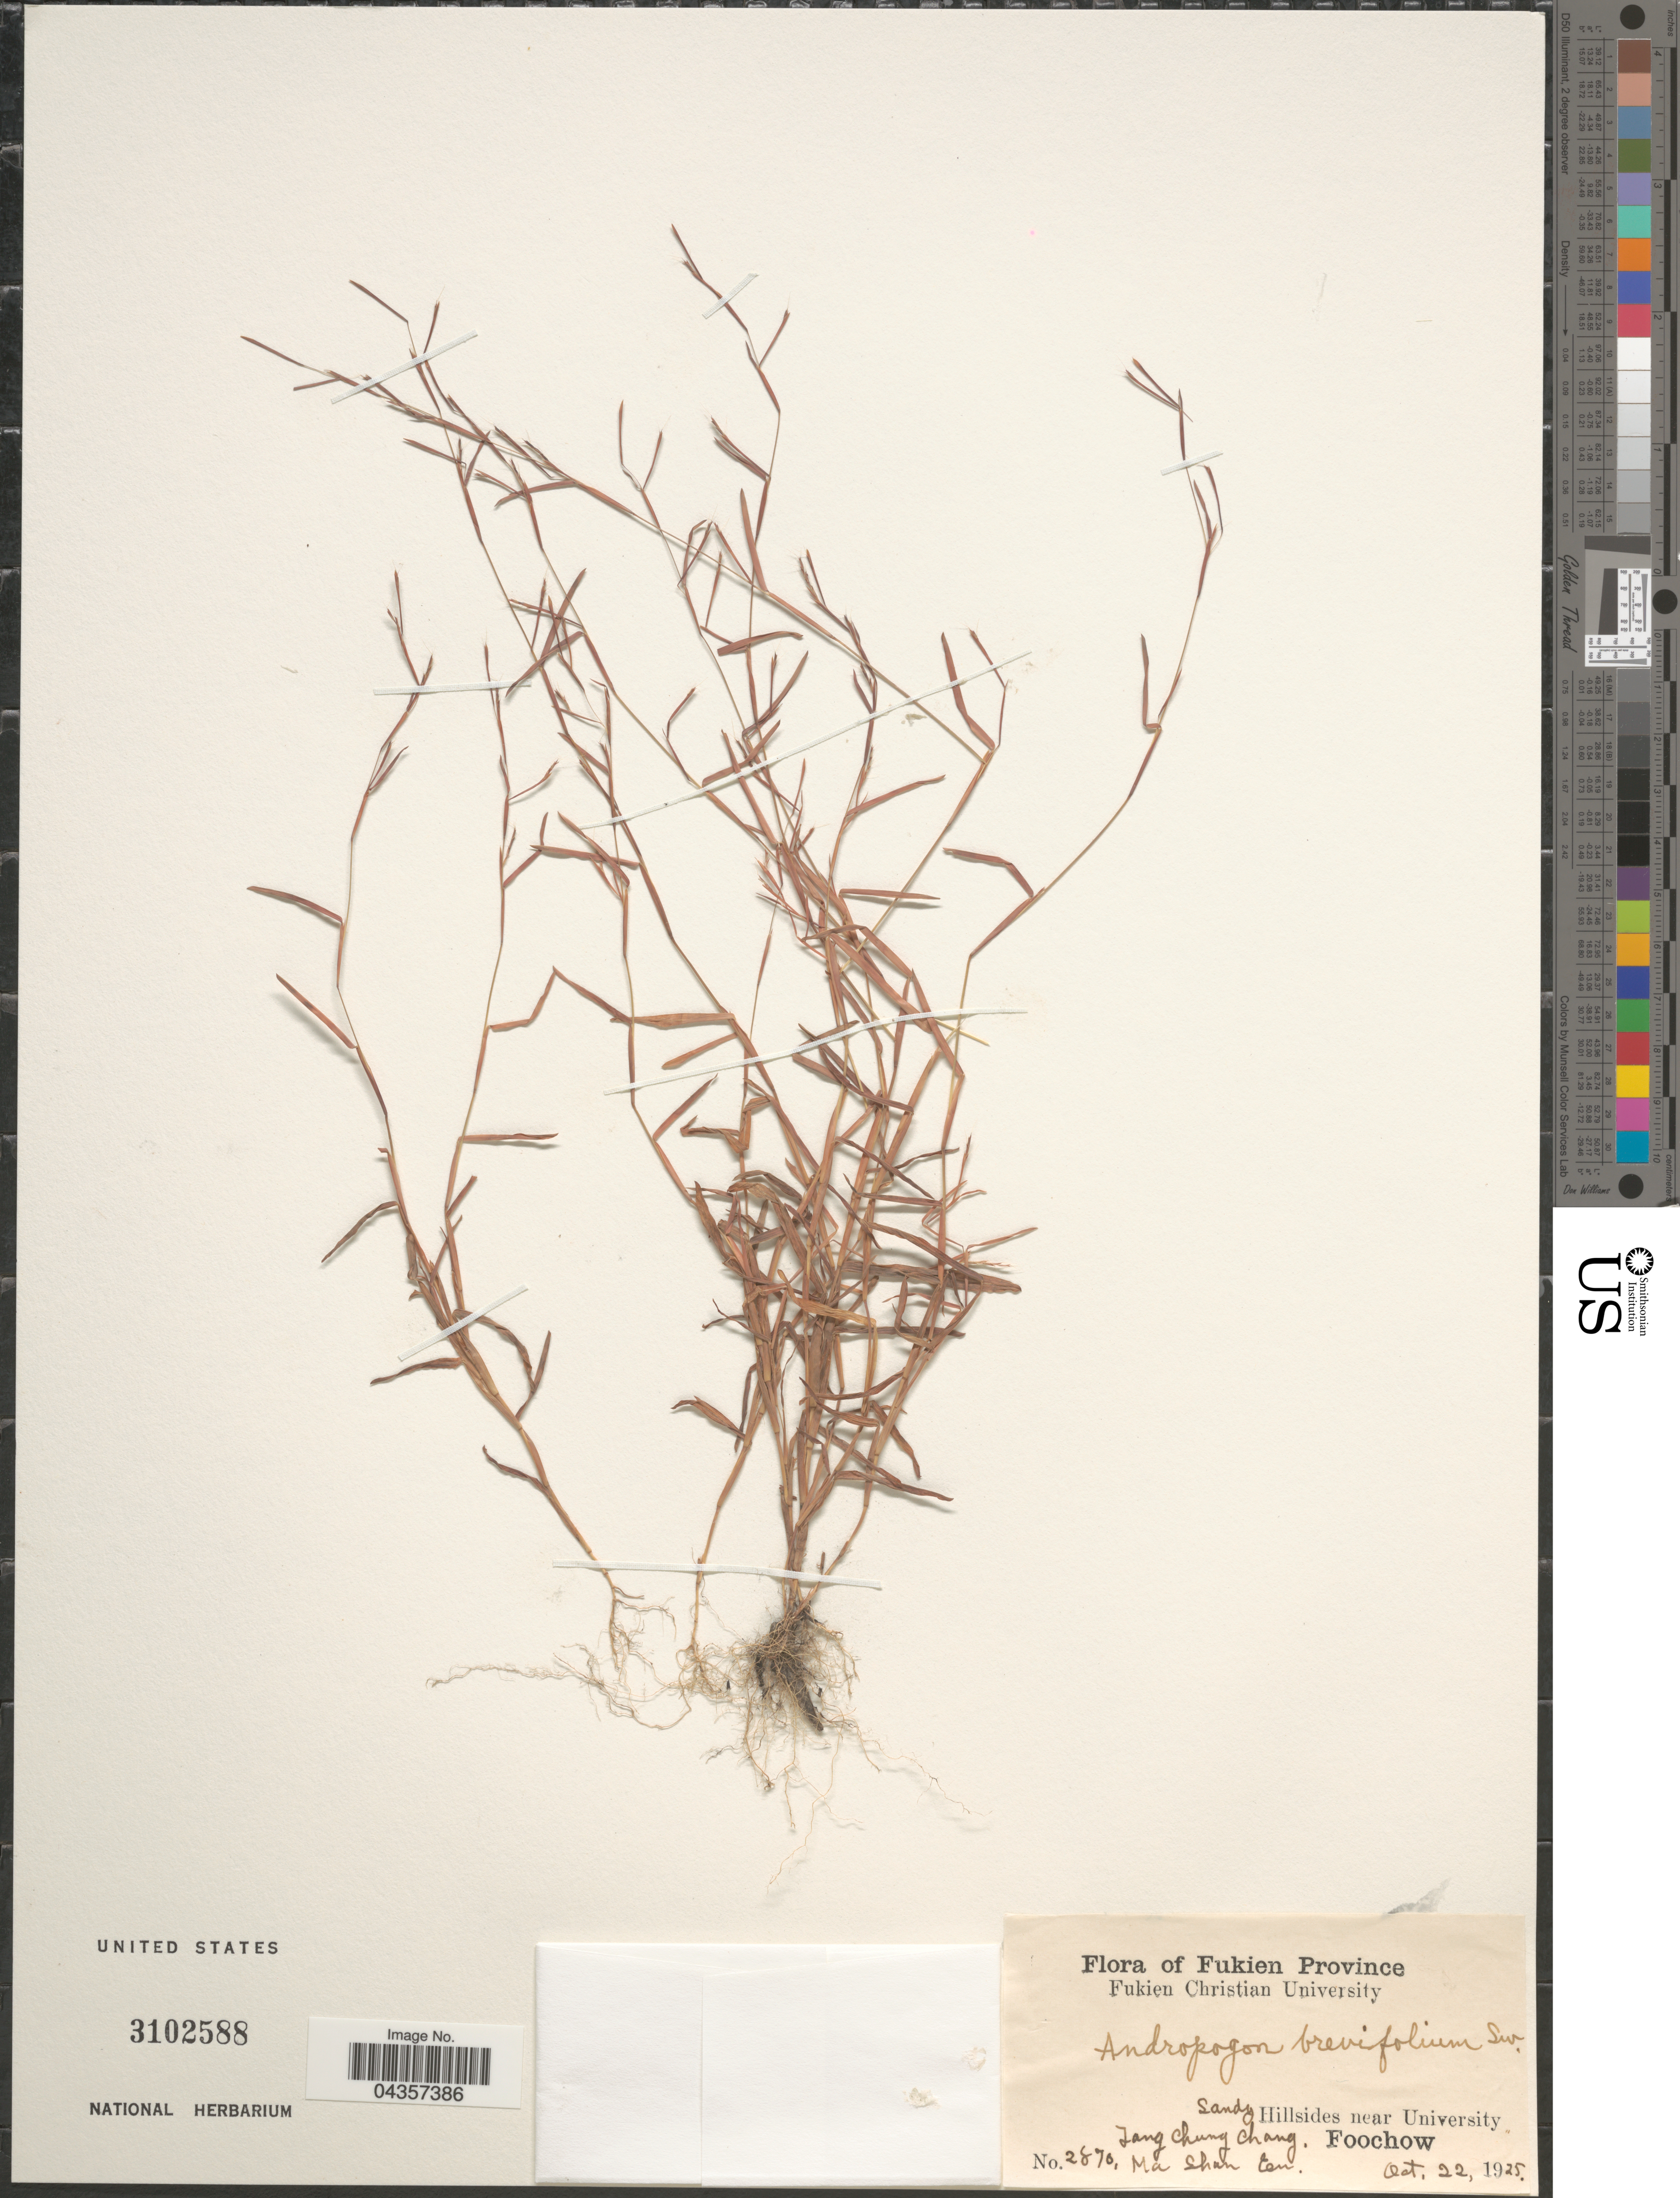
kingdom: Plantae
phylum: Tracheophyta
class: Liliopsida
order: Poales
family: Poaceae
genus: Schizachyrium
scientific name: Schizachyrium brevifolium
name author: (Sw.) Nees ex Büse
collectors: T. C. Chang & M. En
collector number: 2870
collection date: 1925-10-22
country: China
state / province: Fujian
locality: Fukien Province. Sandy Hillsides near University. Foochow.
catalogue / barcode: US 3102588